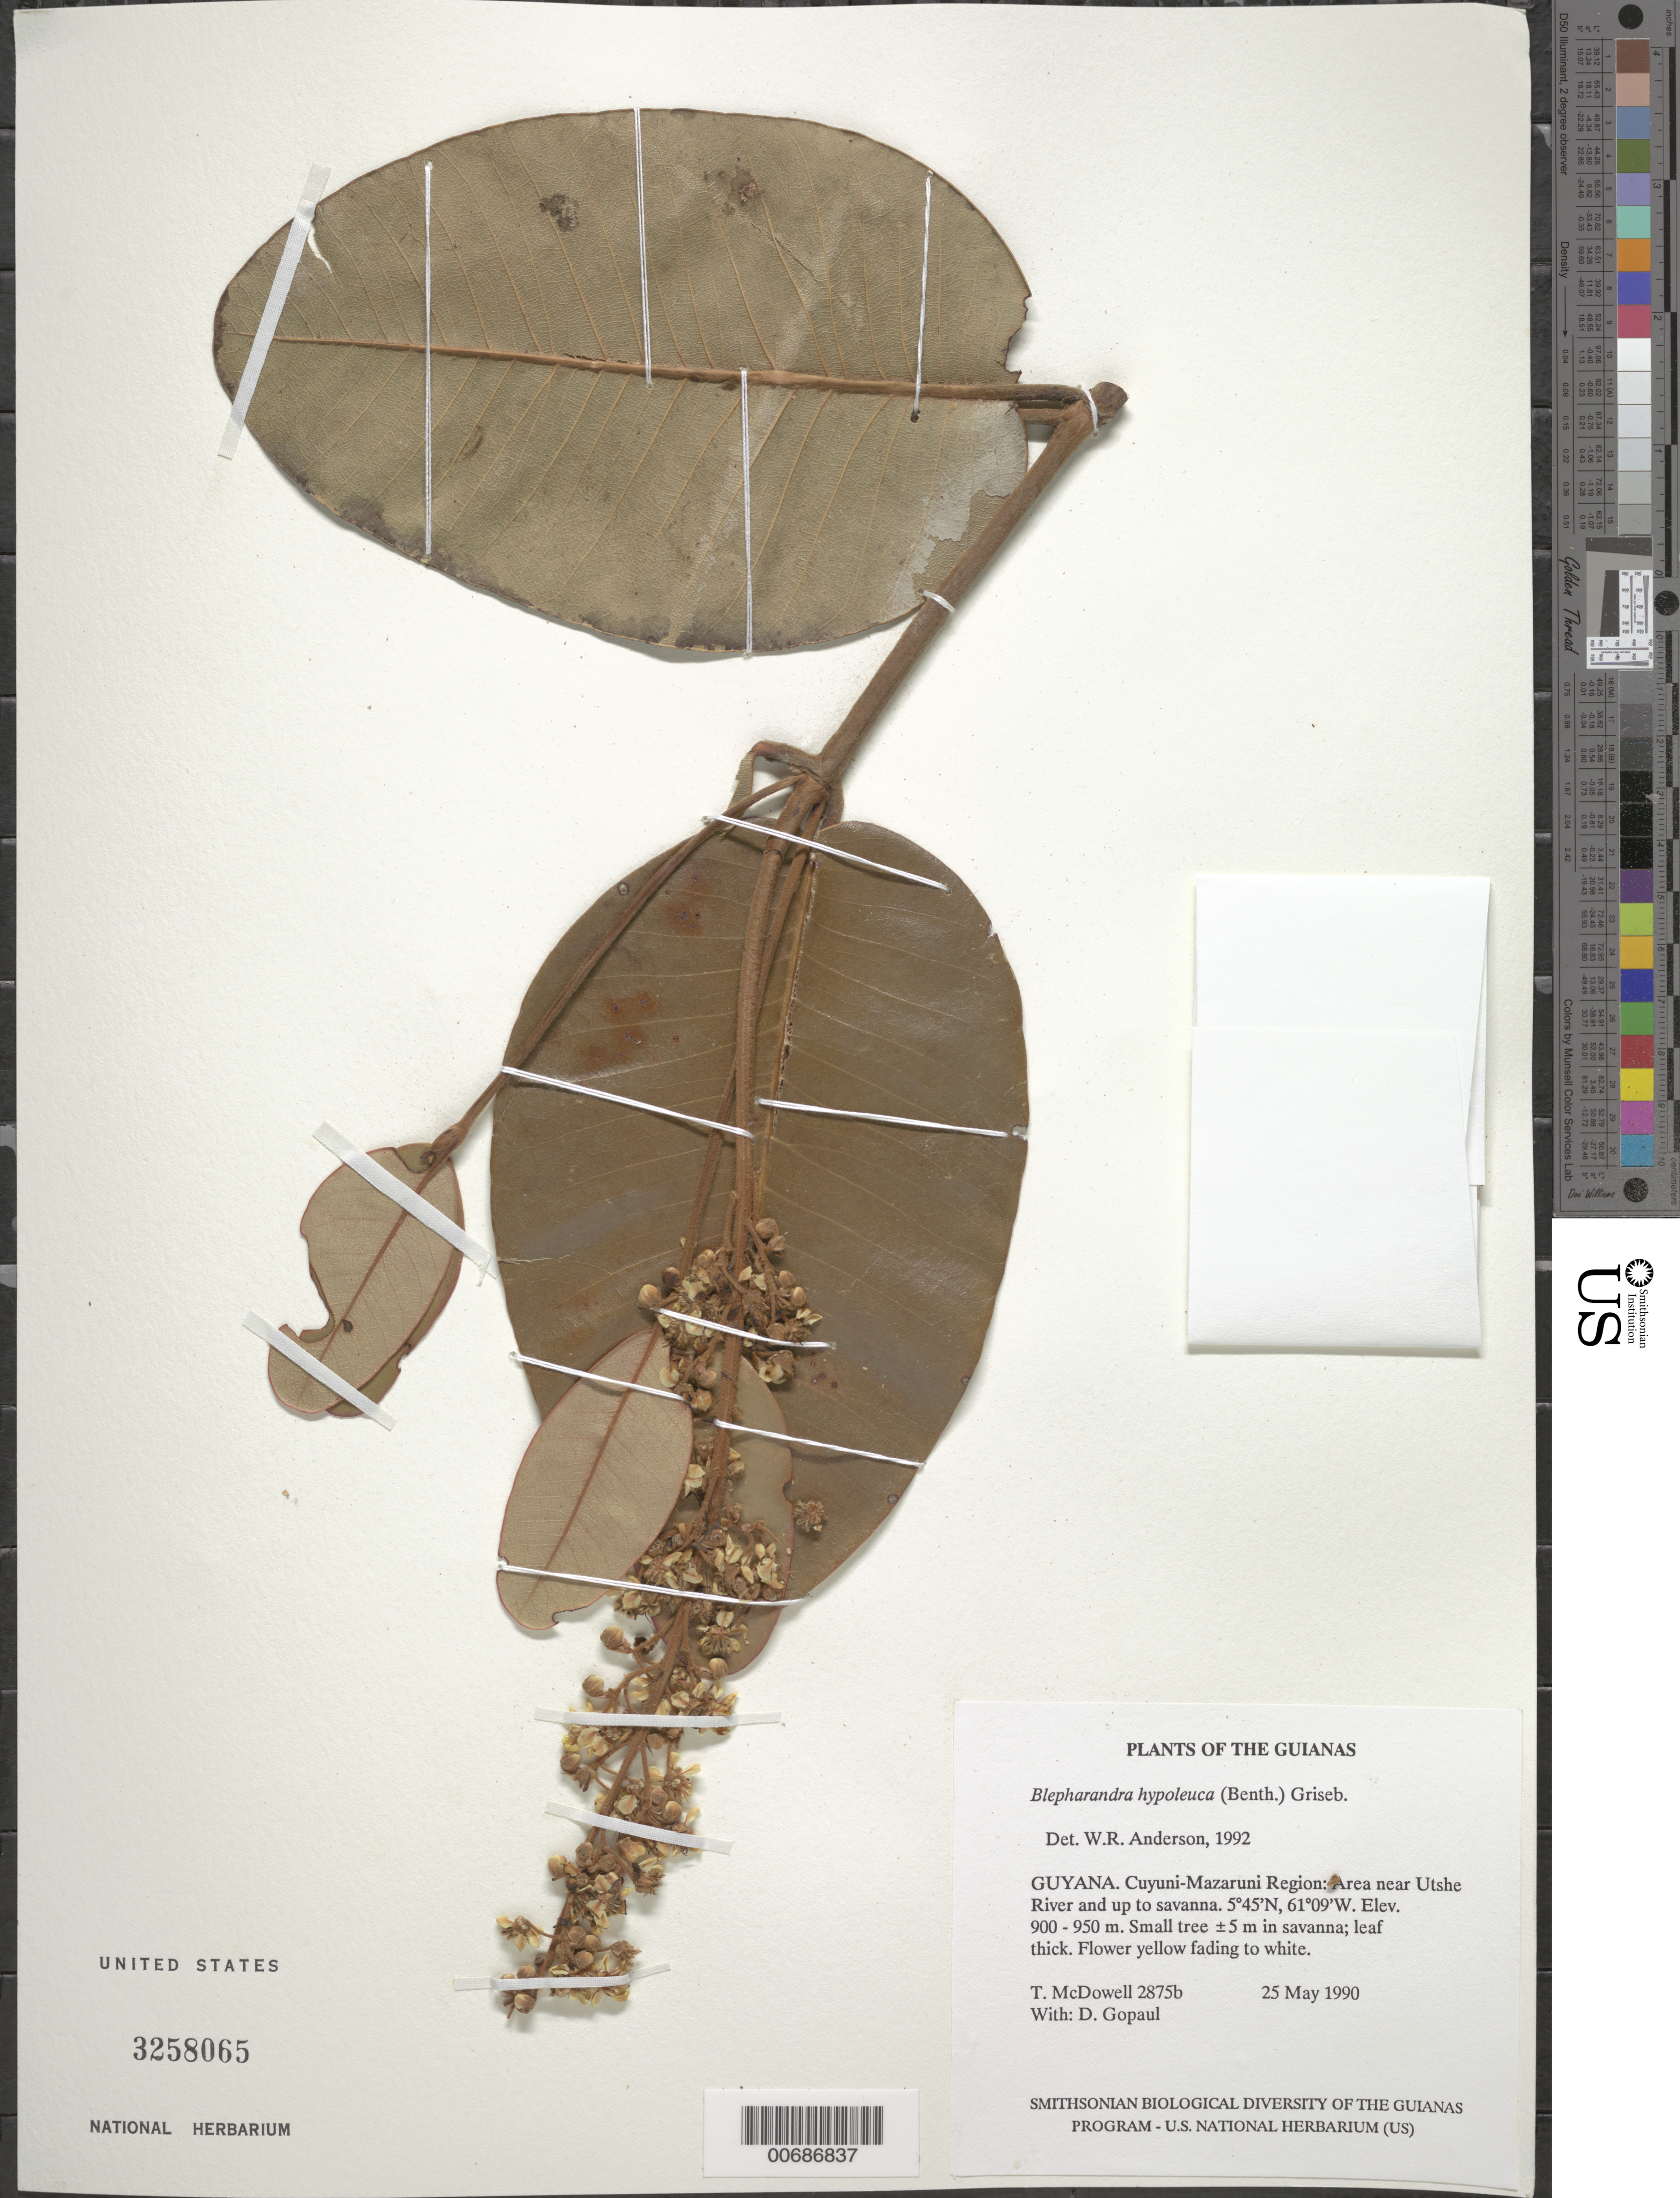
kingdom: Plantae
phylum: Tracheophyta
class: Magnoliopsida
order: Malpighiales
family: Malpighiaceae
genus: Blepharandra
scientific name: Blepharandra hypoleuca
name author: (Benth.) Griseb.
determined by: Anderson, W. R., (MICH), University of Michigan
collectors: T. McDowell & D. Gopaul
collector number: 2875 b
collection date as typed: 25 May 1990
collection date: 1990-05-25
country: Guyana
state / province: Cuyuni-Mazaruni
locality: Utshi River area, along trail leading to Venezuela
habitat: Sandy banks and near river, hillside forest, and hilltop sand savanna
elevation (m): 900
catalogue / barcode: US 3258065